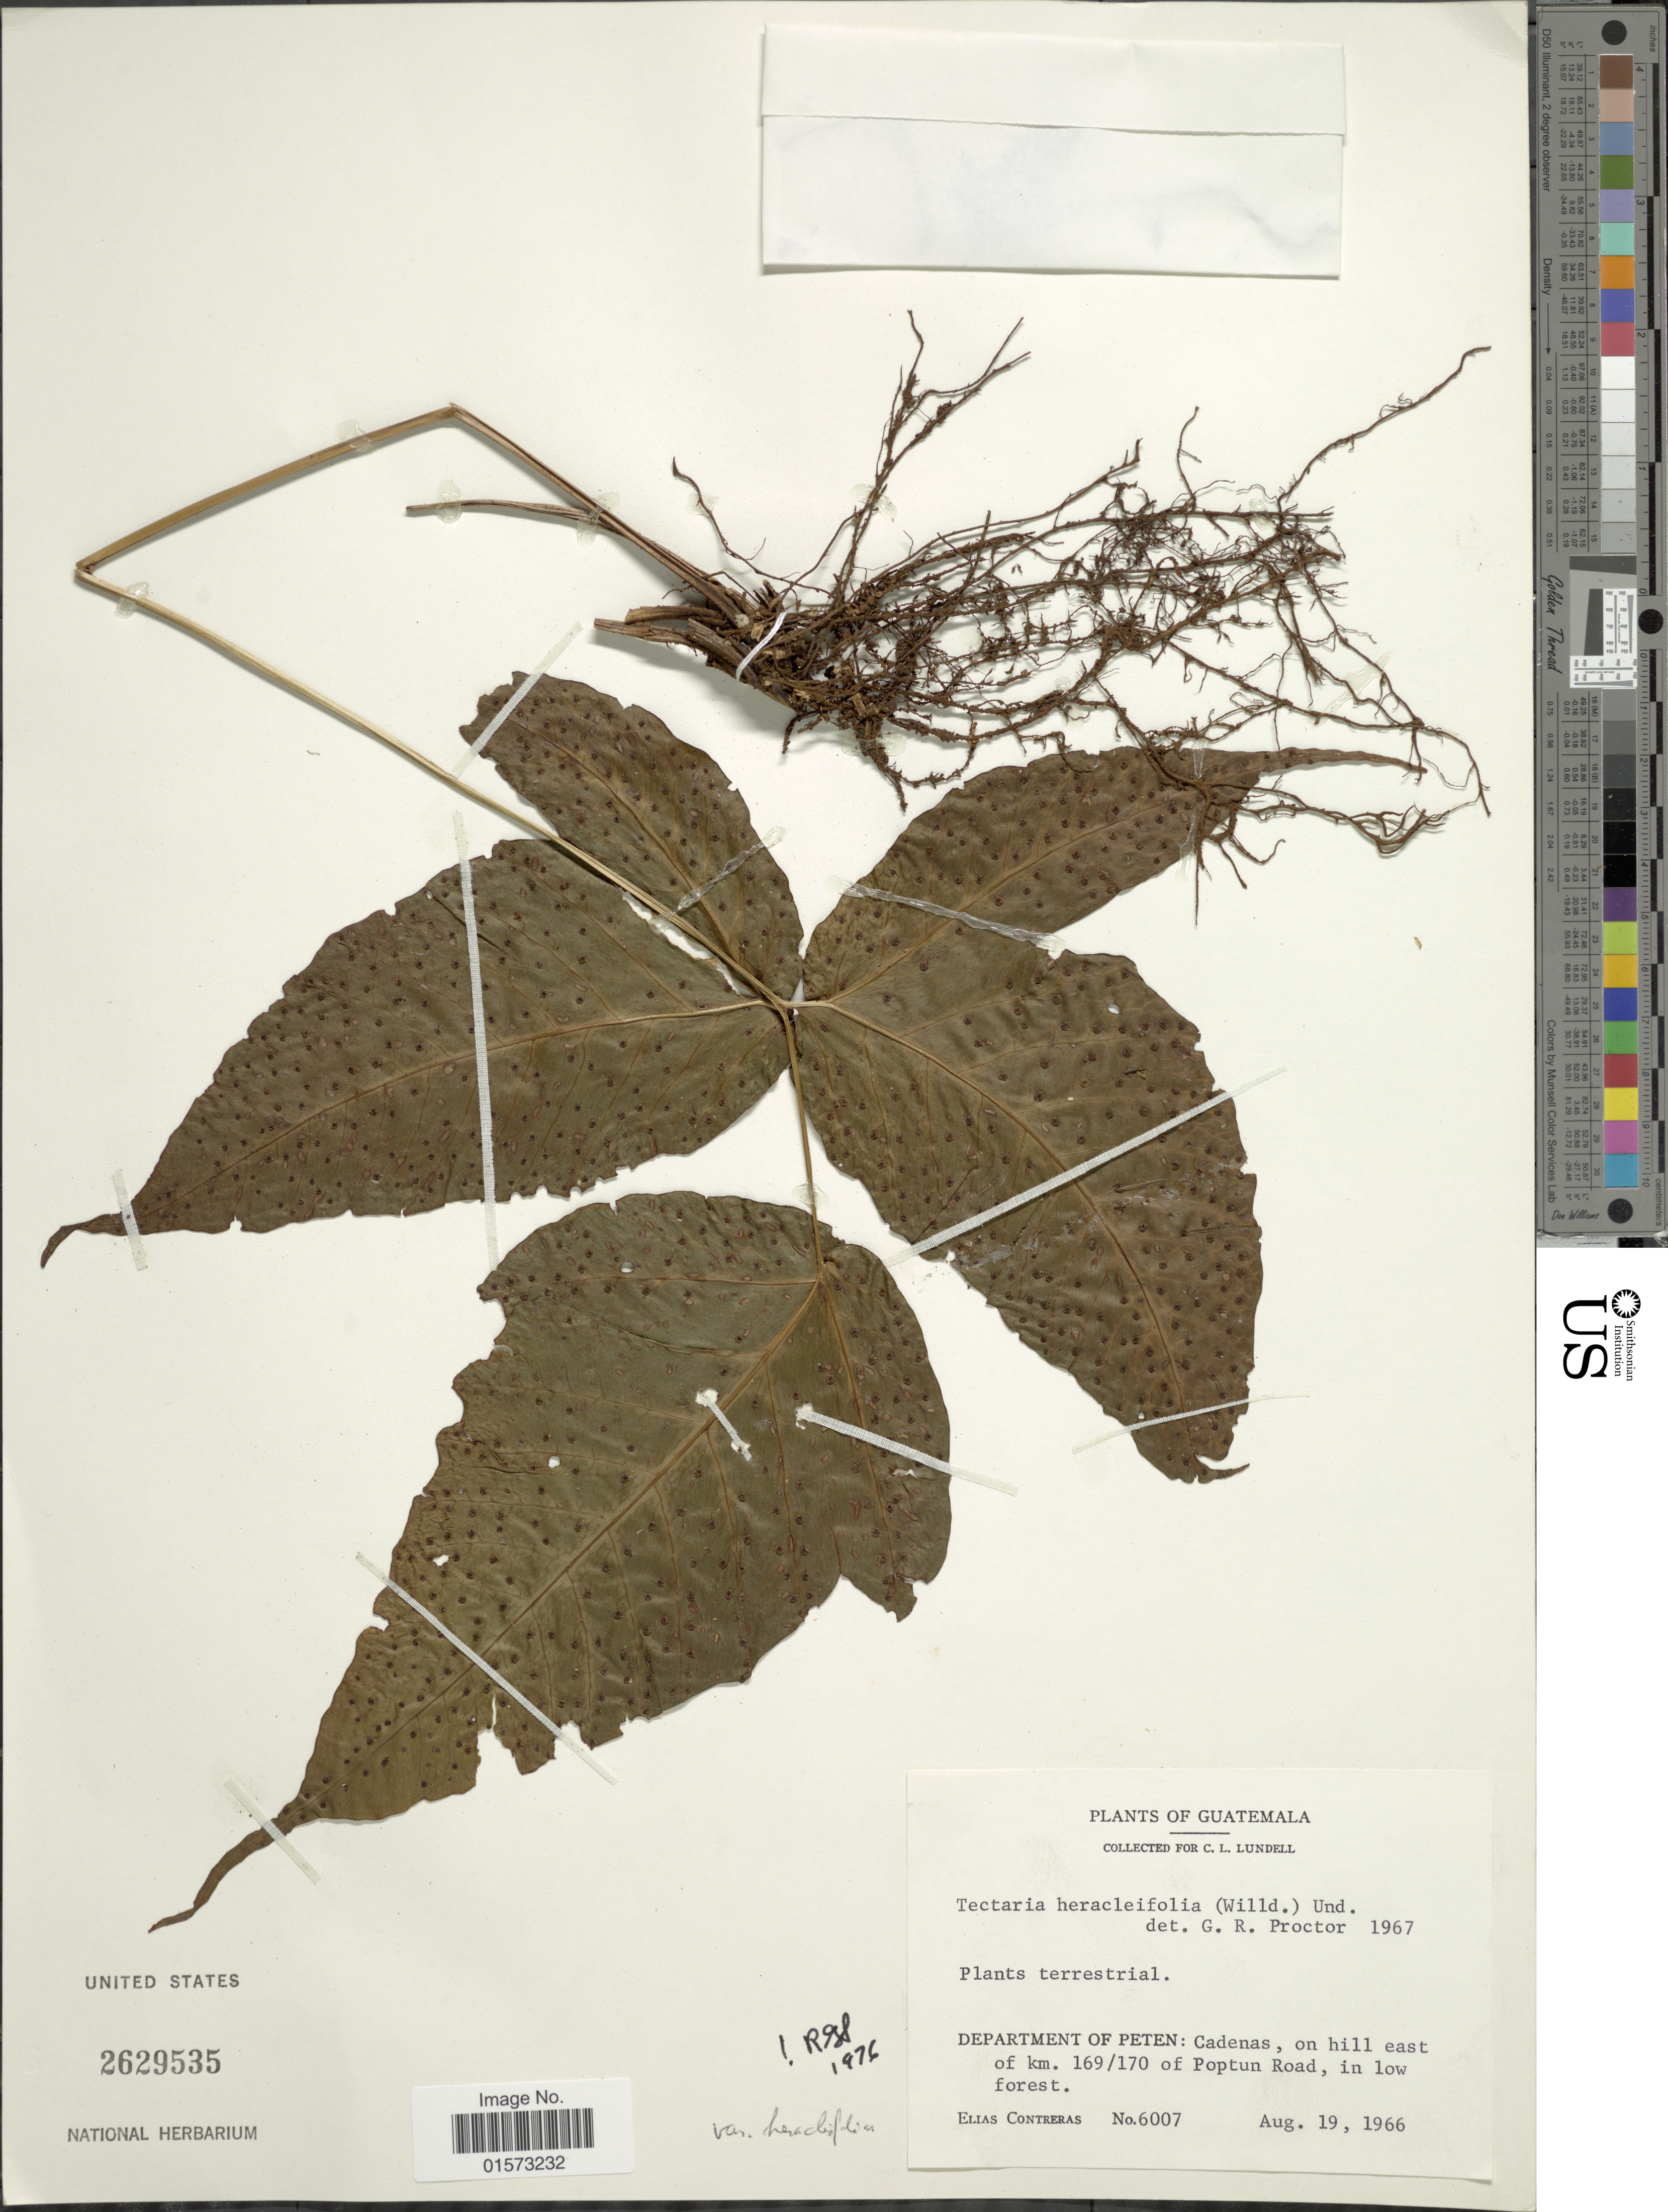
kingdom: Plantae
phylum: Tracheophyta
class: Polypodiopsida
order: Polypodiales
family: Tectariaceae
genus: Tectaria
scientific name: Tectaria heracleifolia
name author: (Willd.) Underw.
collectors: E. Contreras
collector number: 6007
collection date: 1966-08-19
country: Guatemala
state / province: El Petén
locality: Department of Peten: cadenas, on hill east of km. 169-170 of Poptun Road, in low forest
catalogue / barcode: US 2629535